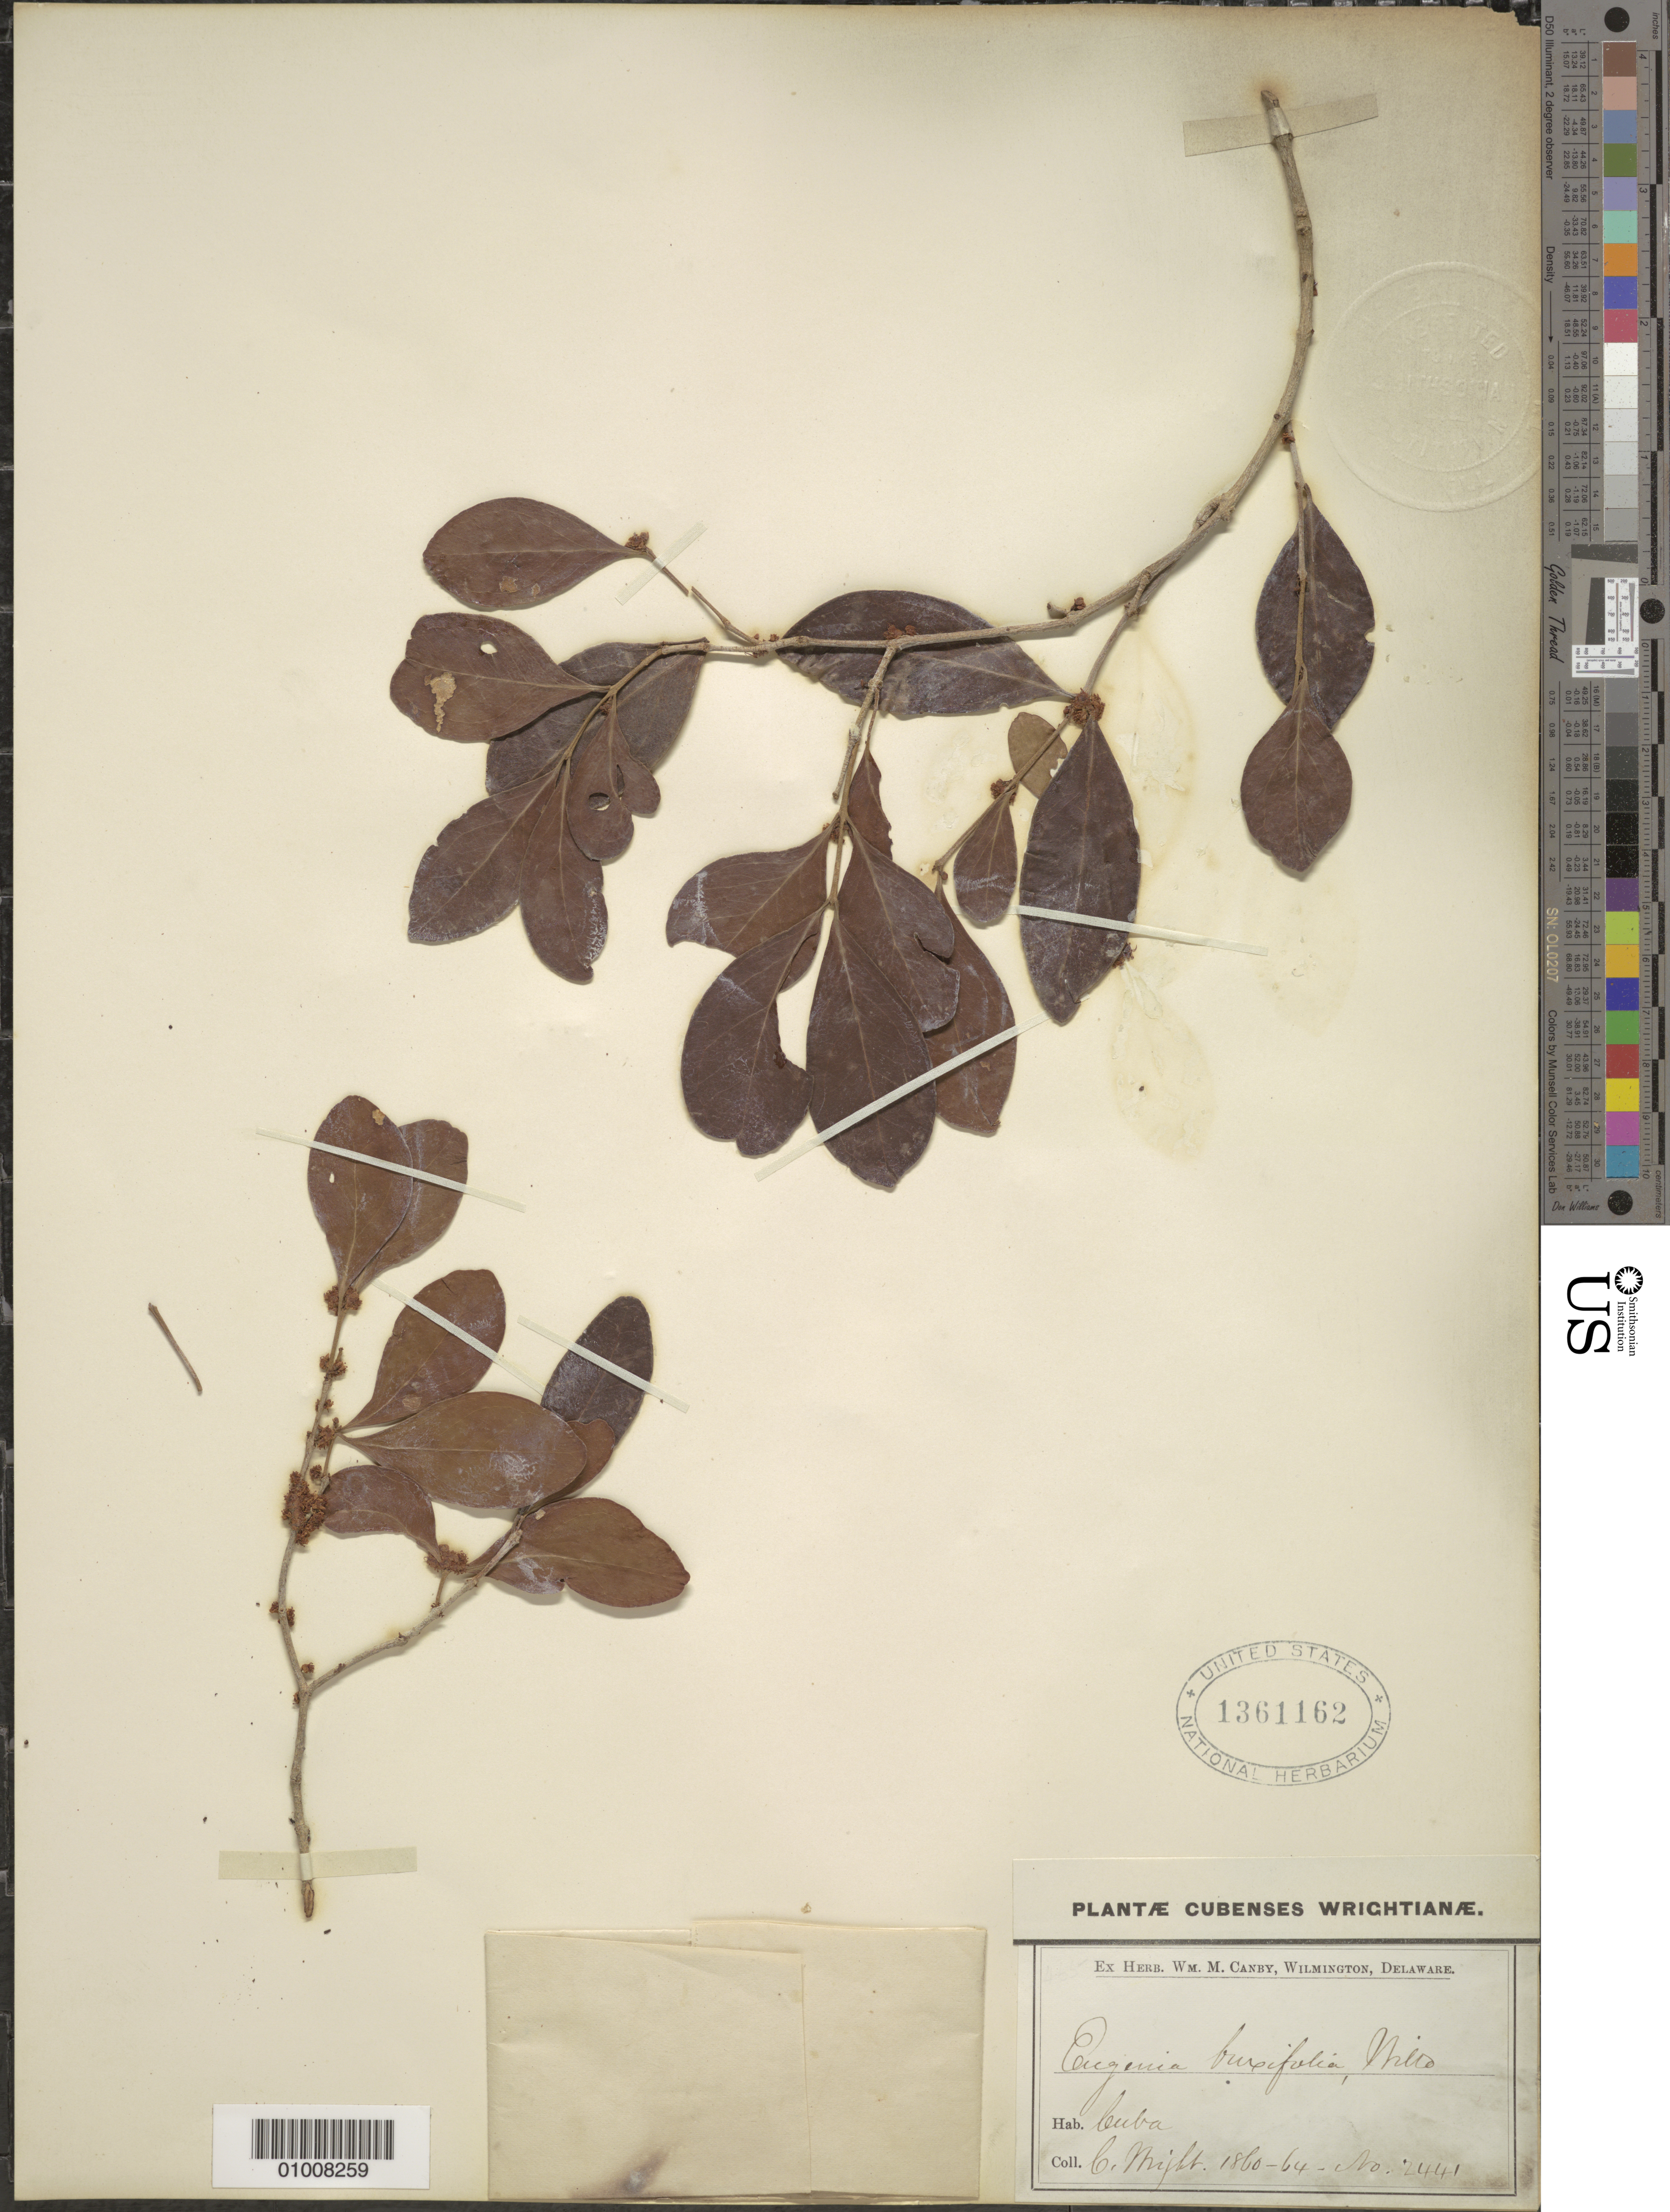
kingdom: Plantae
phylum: Tracheophyta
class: Magnoliopsida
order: Myrtales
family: Myrtaceae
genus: Eugenia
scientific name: Eugenia foetida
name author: Pers.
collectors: C. Wright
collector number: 2441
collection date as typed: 1860 to 1864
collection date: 1860/1864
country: Cuba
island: Cuba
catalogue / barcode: US 1361162